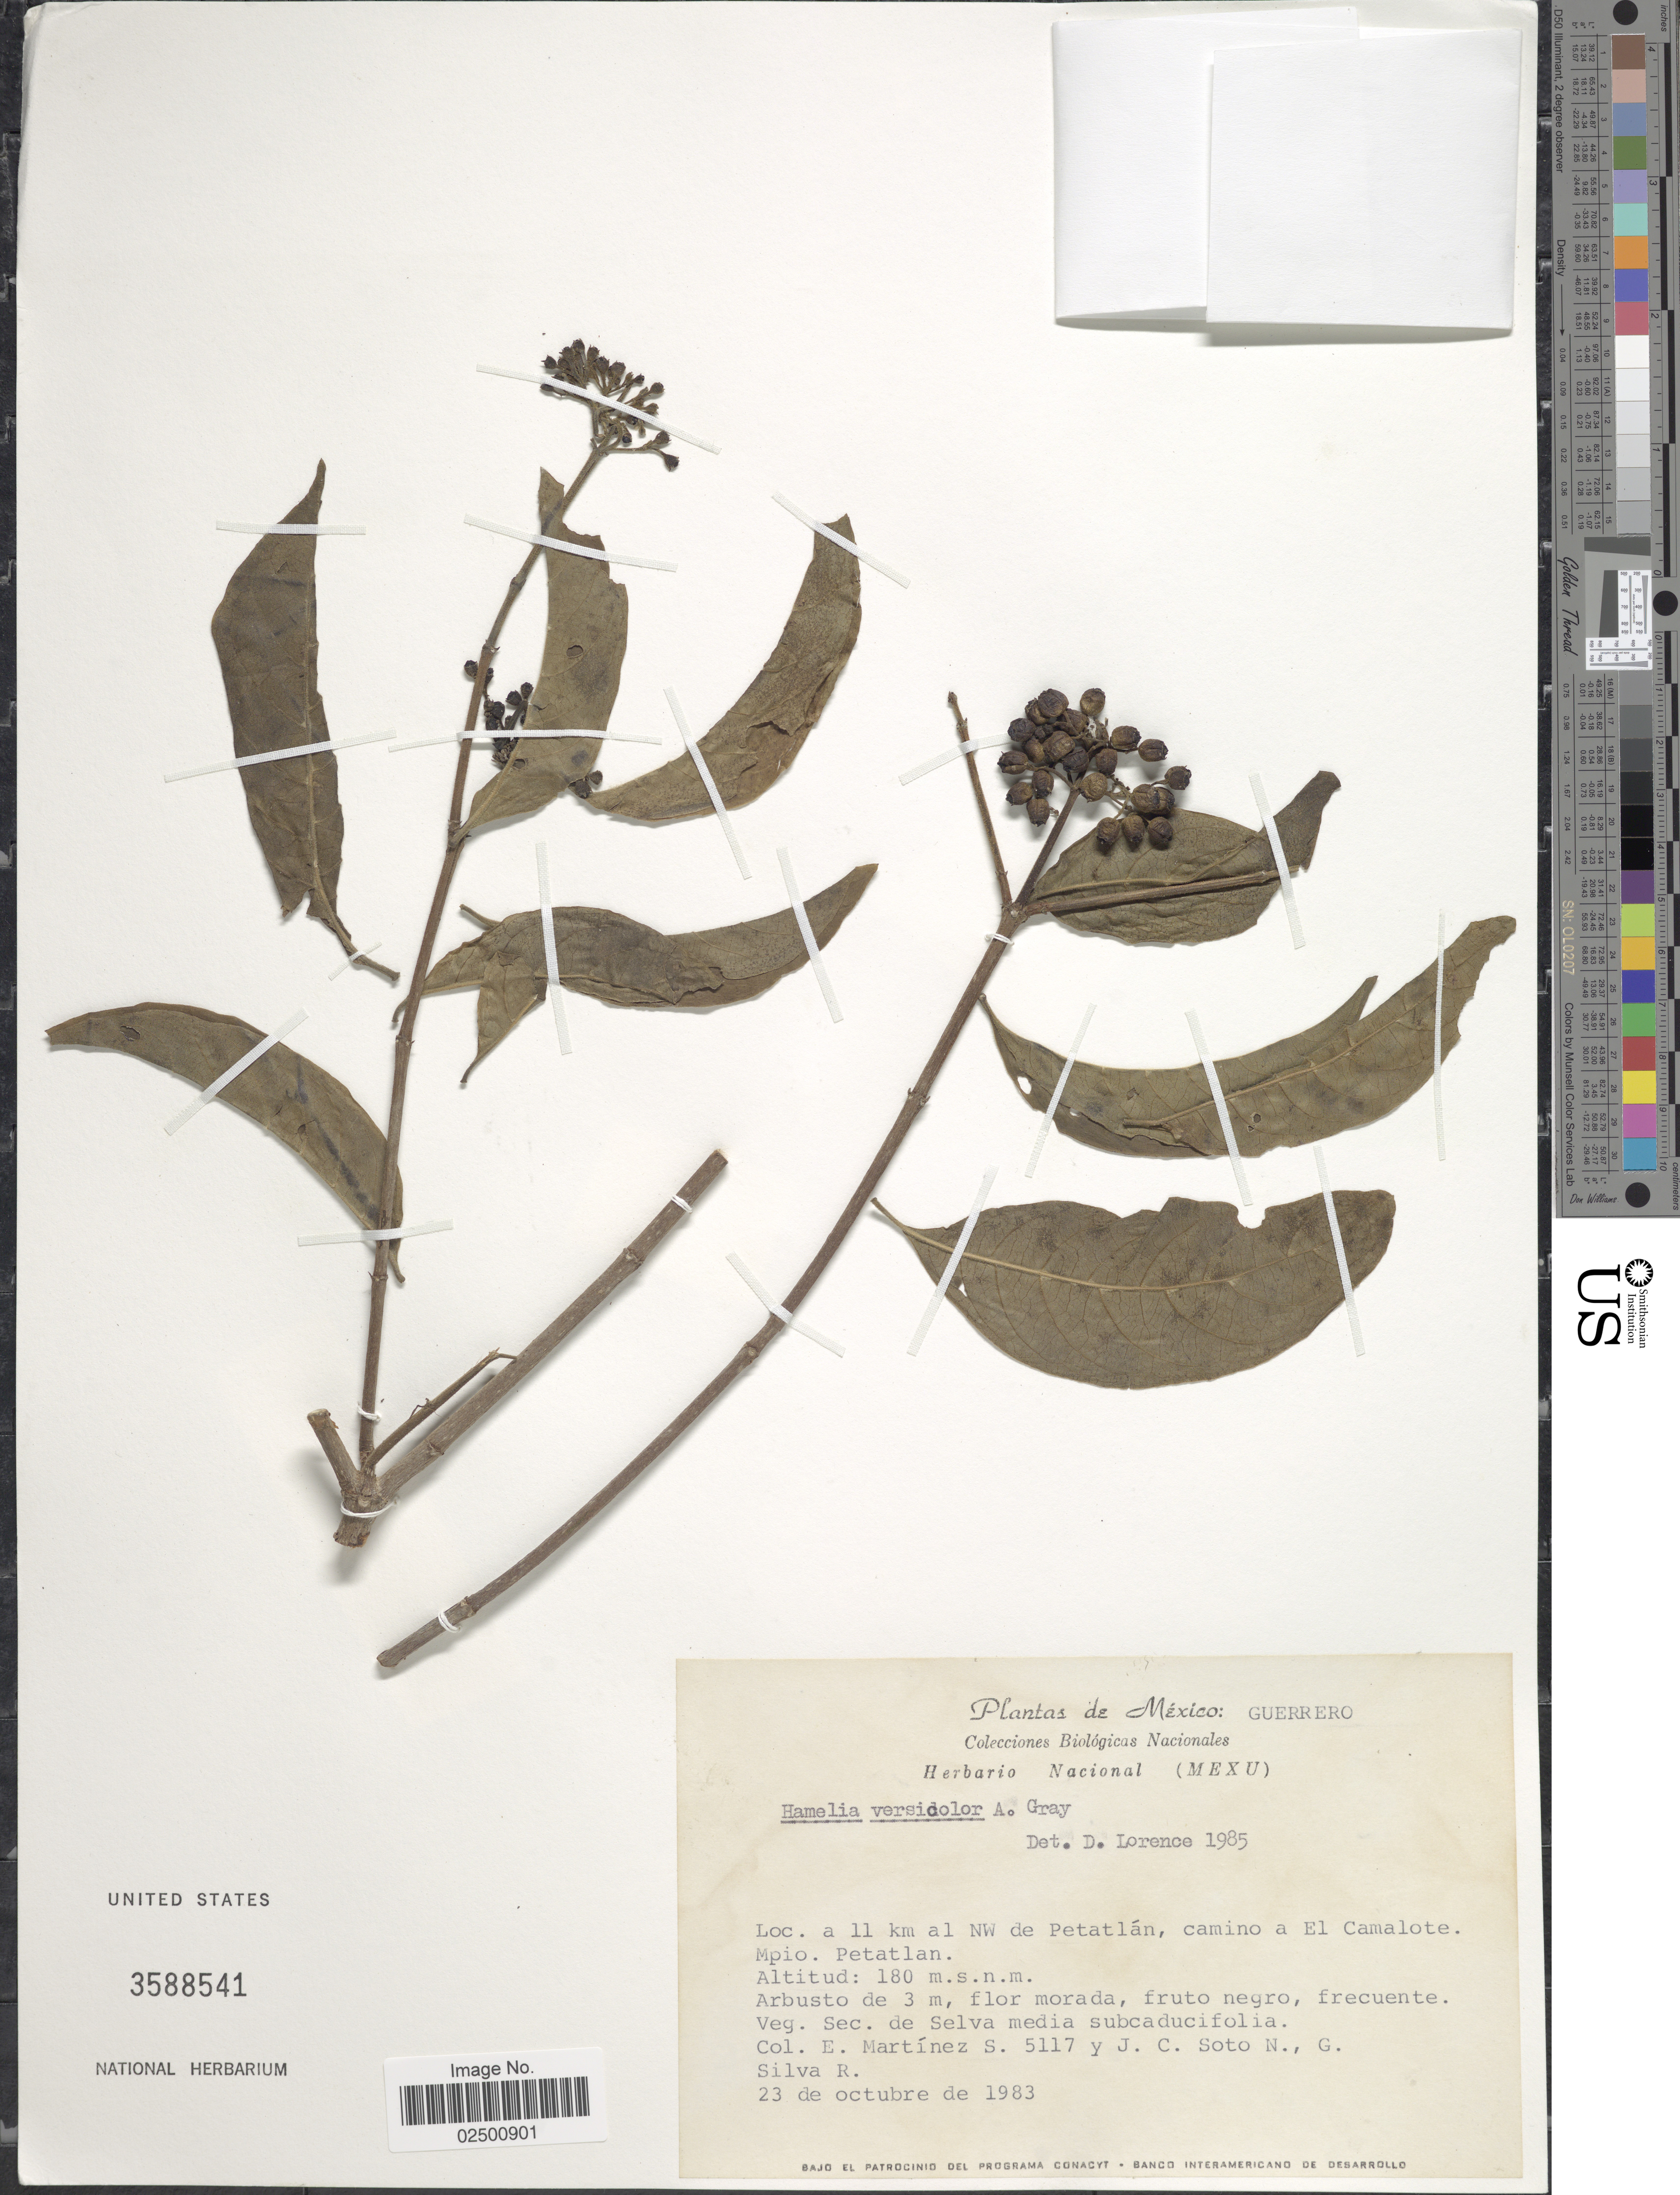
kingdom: Plantae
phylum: Tracheophyta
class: Magnoliopsida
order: Gentianales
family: Rubiaceae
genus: Hamelia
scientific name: Hamelia versicolor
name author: A. Gray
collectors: E. M. Martínez S., J. C. Soto Núñez & G. Silva R.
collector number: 5117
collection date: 1983-10-23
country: Mexico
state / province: Guerrero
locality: A 11 km al NW de Petatlan, camino a El Camalote. Mpio. Petatlan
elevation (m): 180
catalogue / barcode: US 3588541